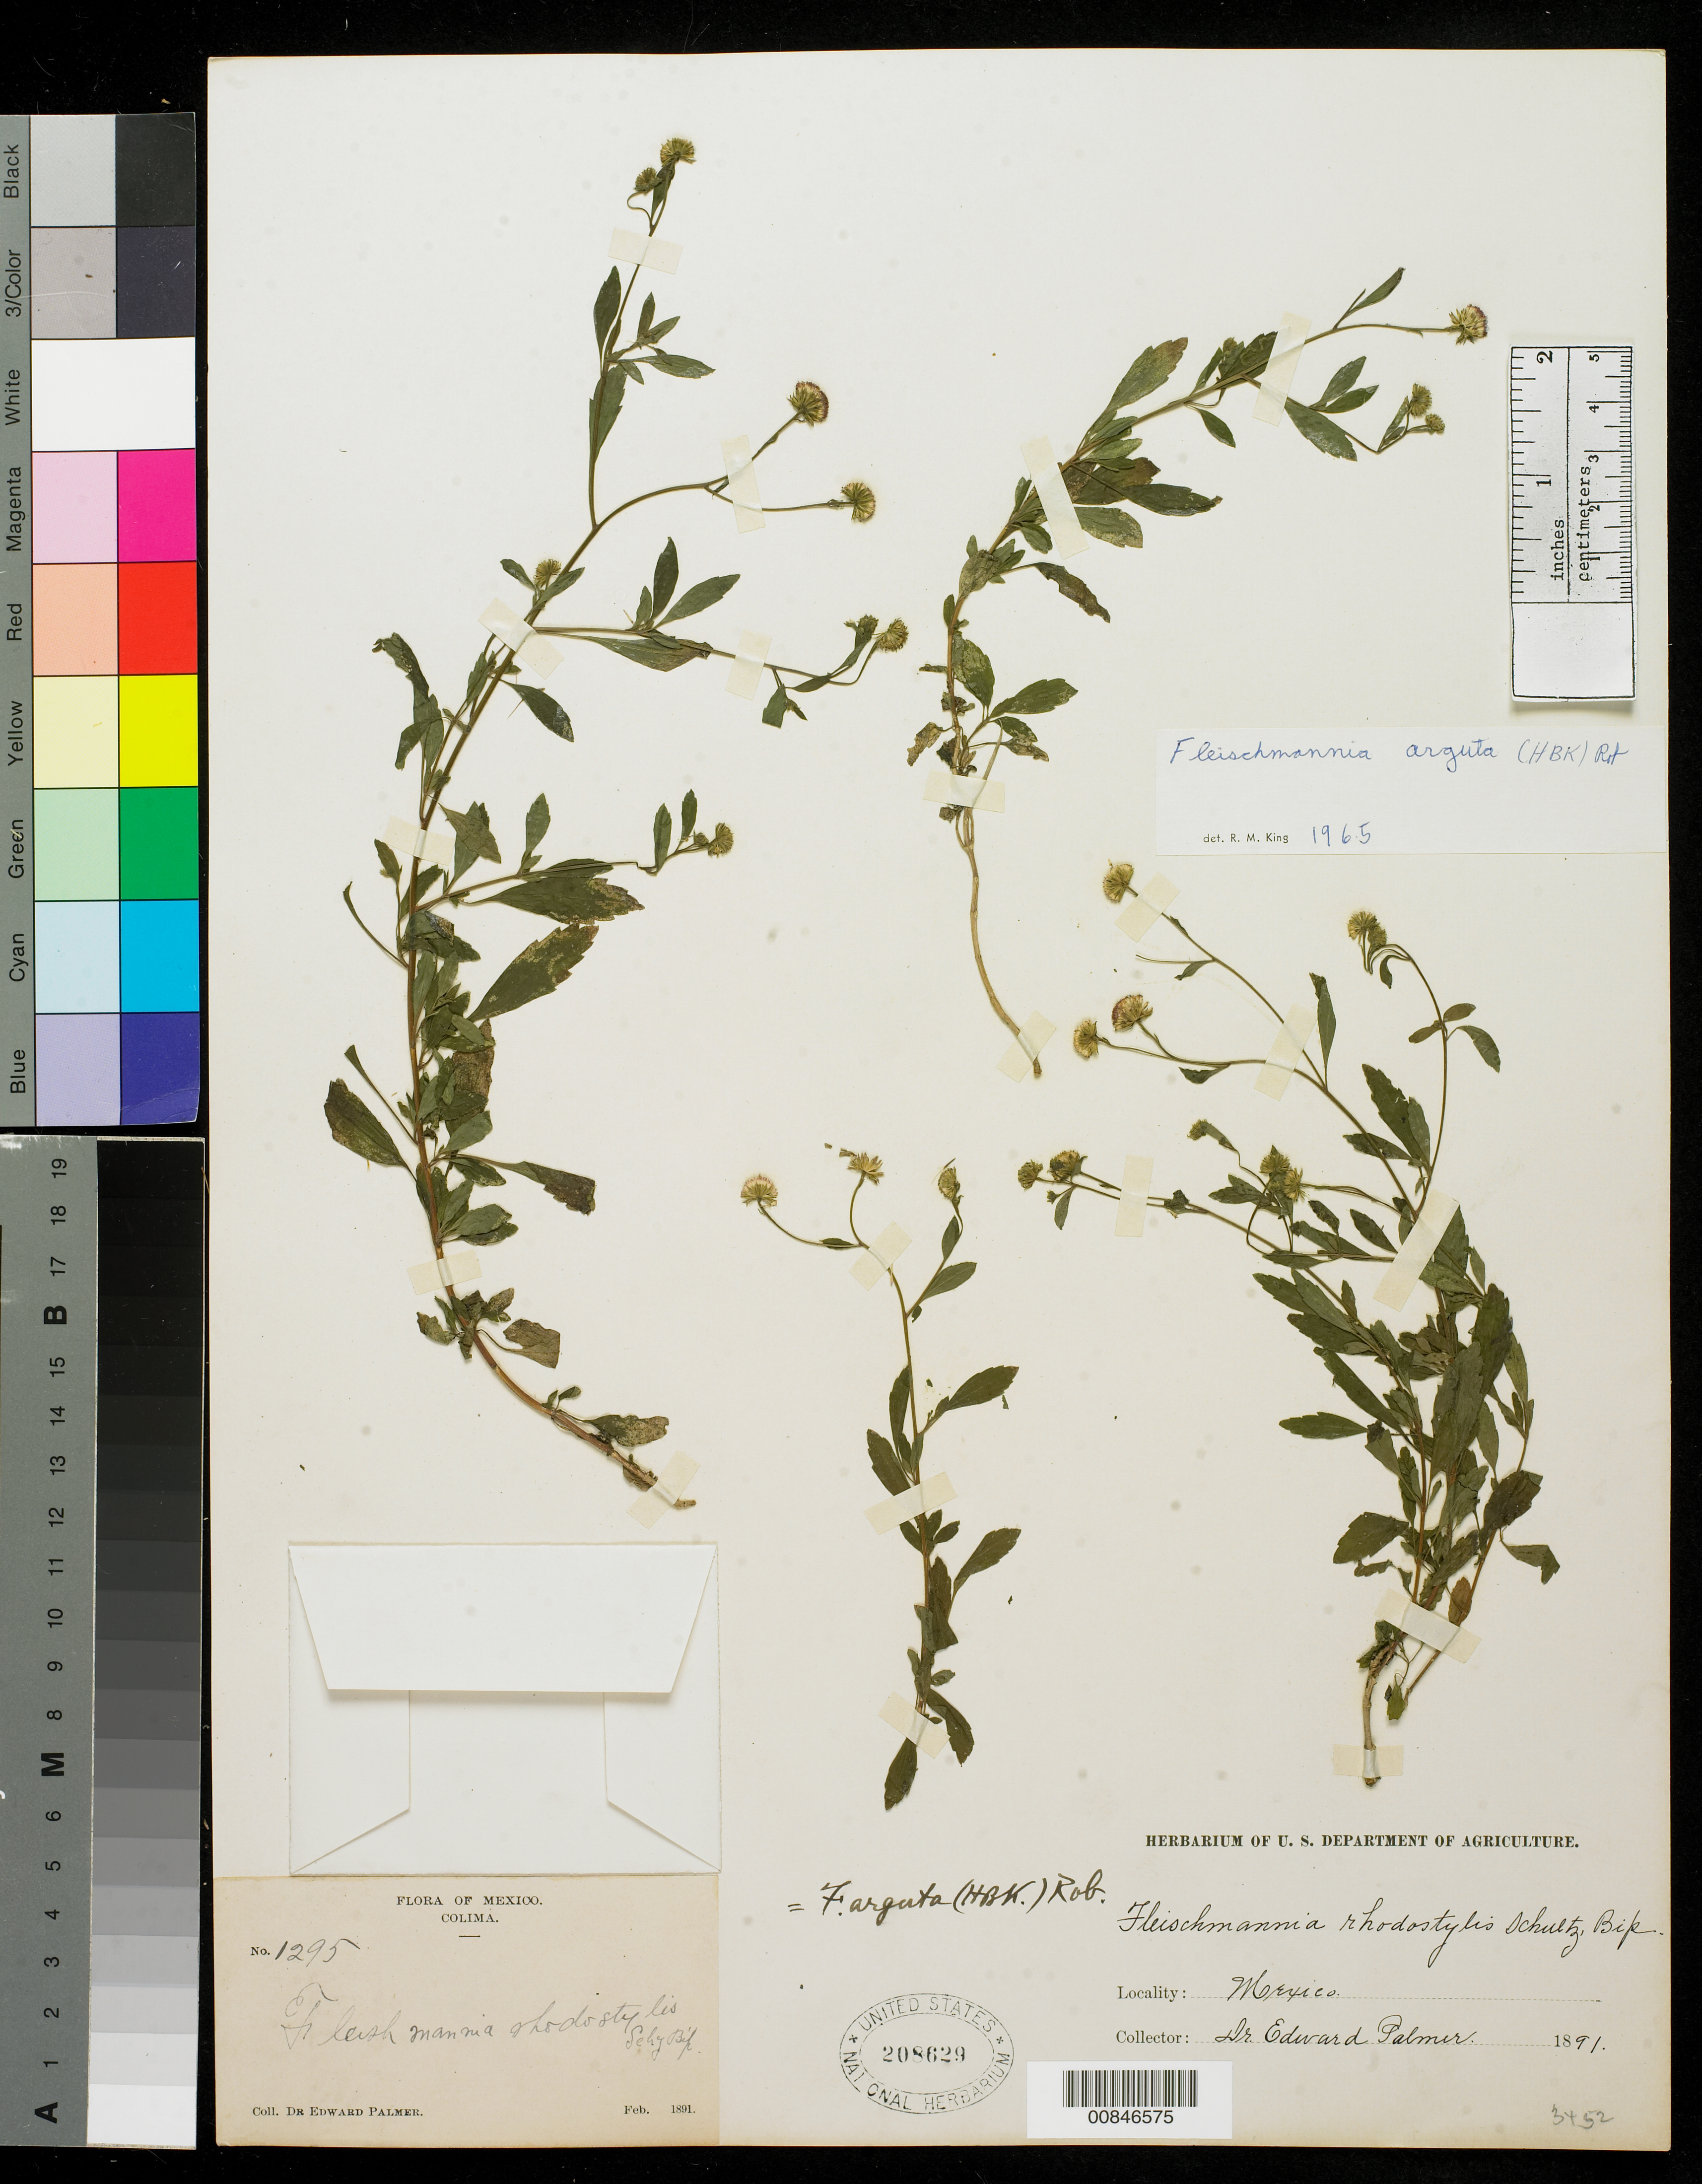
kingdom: Plantae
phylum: Tracheophyta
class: Magnoliopsida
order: Asterales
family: Asteraceae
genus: Fleischmannia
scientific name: Fleischmannia arguta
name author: (Kunth) B.L. Rob.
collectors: E. Palmer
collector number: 1295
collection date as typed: Feb 1891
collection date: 1891-02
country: Mexico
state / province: Colima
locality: Colima.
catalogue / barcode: US 208629